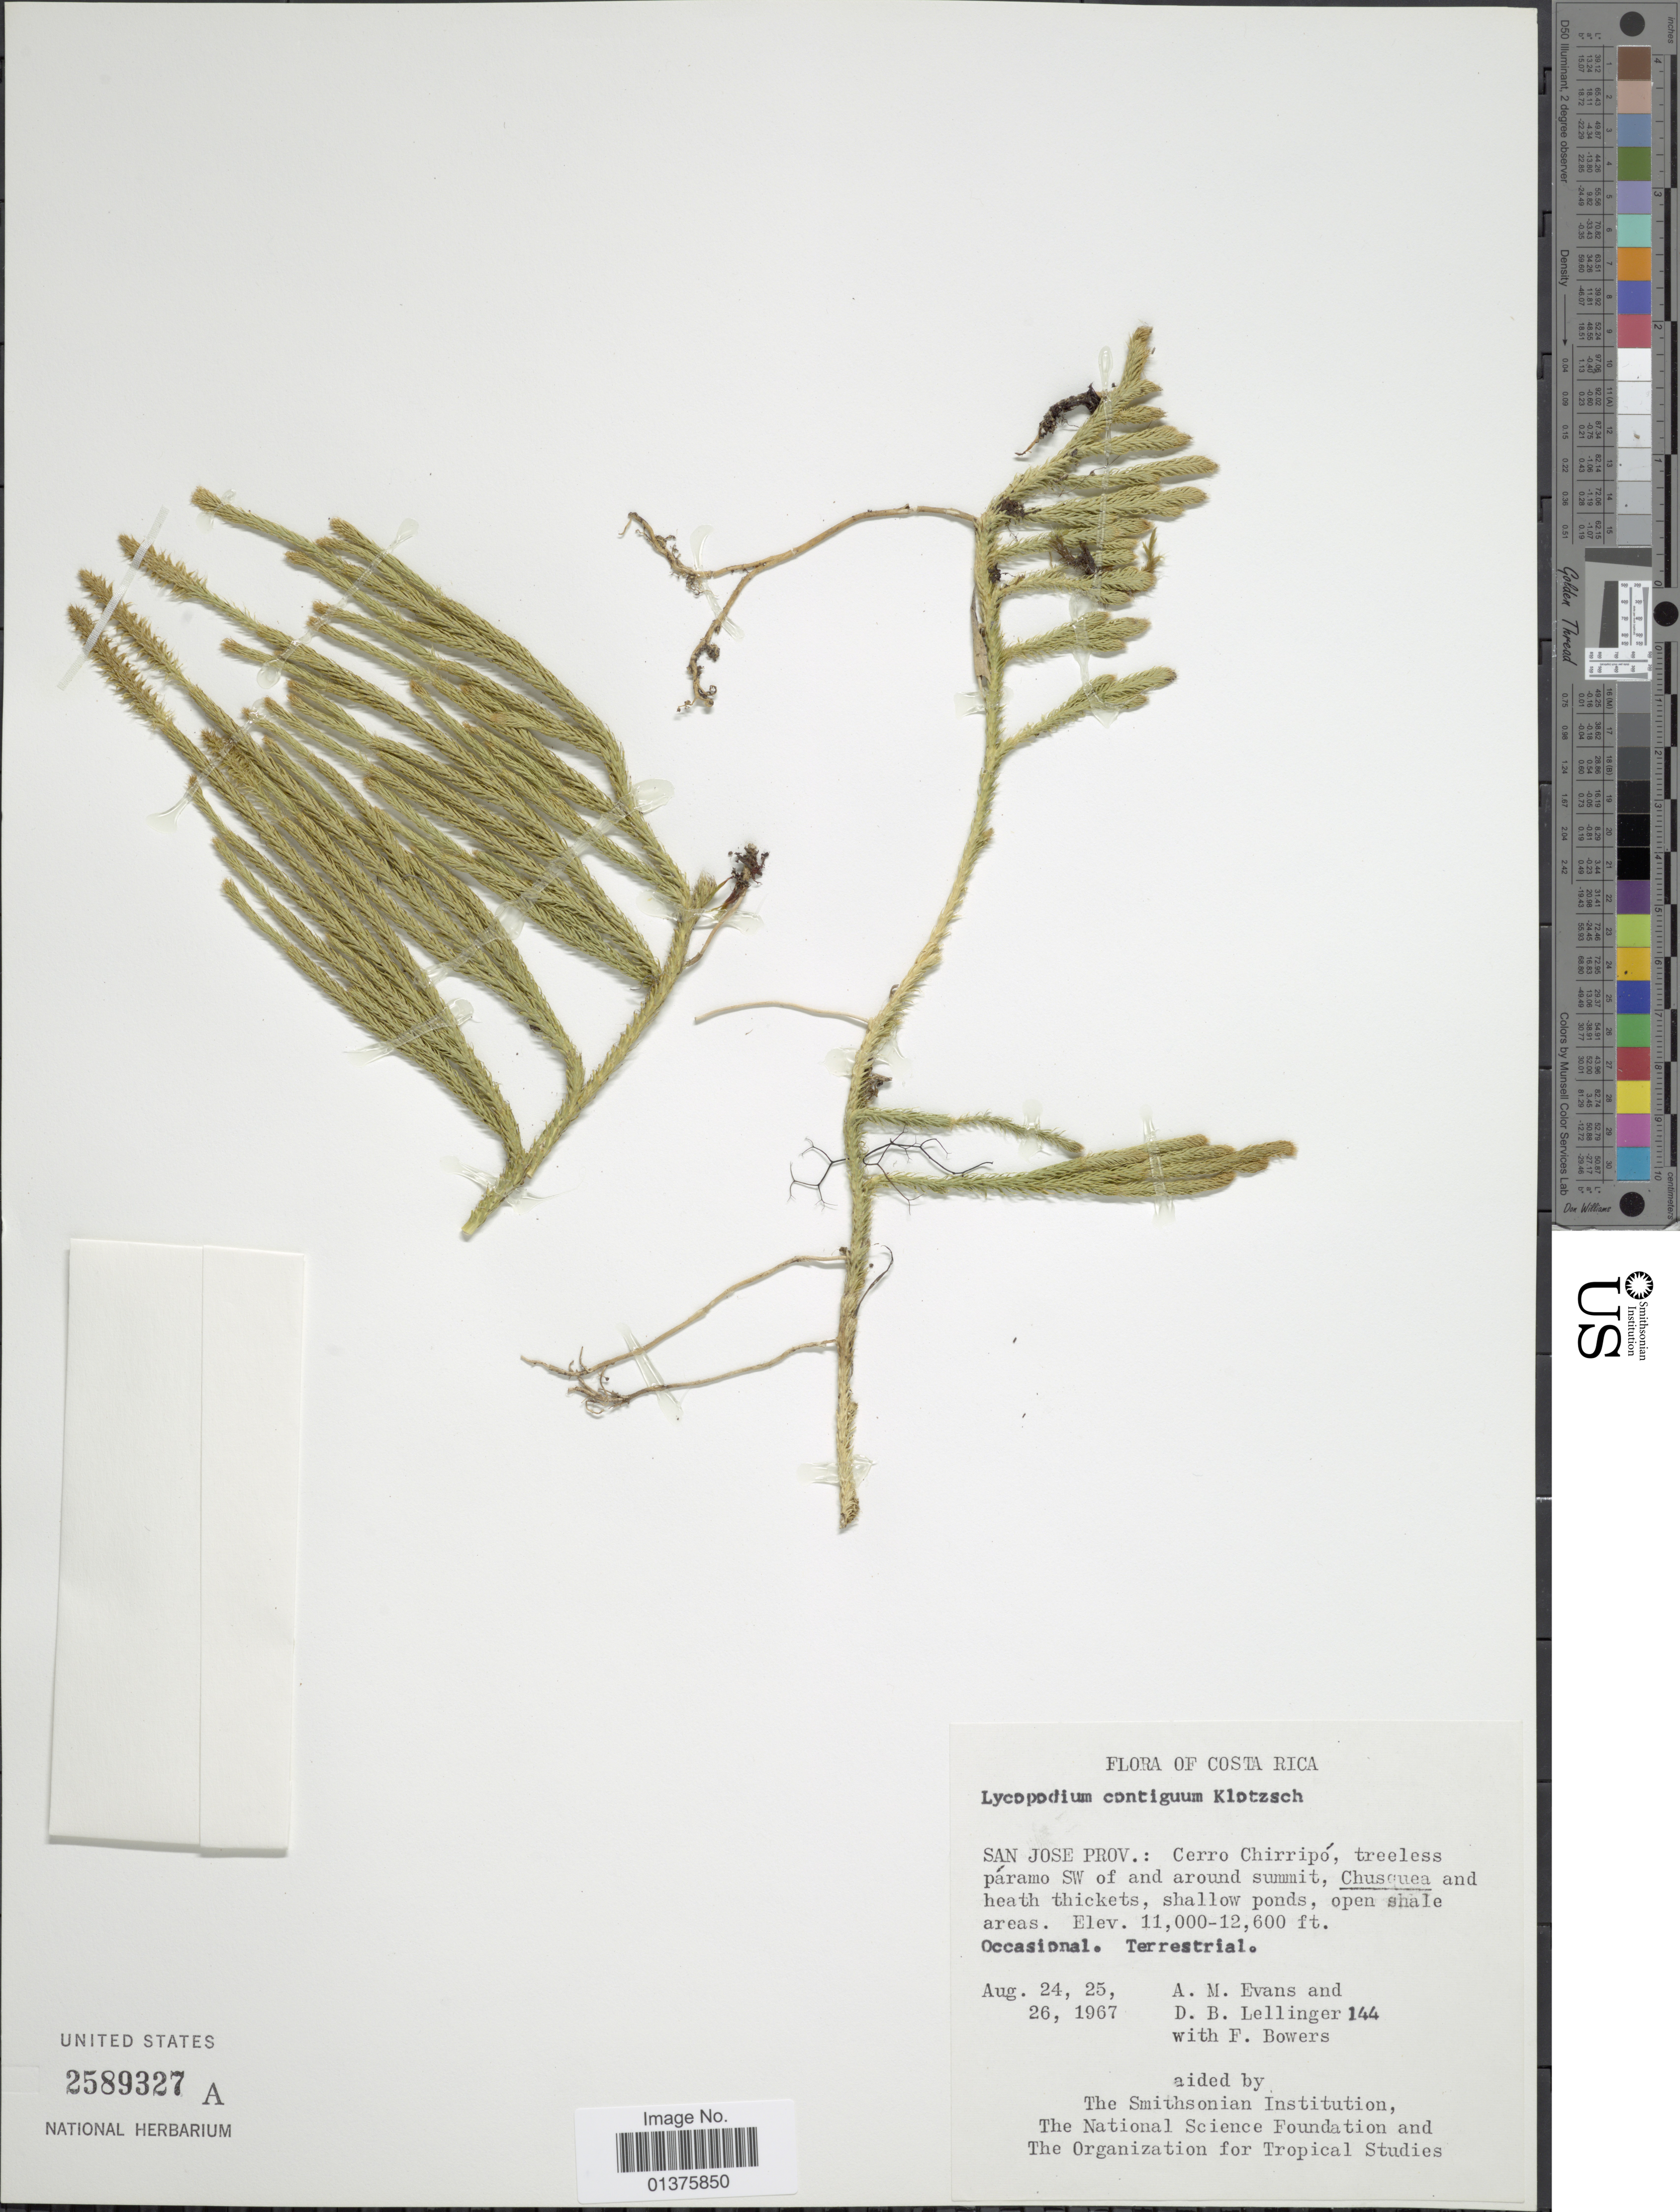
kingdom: Plantae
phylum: Tracheophyta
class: Lycopodiopsida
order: Lycopodiales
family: Lycopodiaceae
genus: Lycopodium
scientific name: Lycopodium clavatum subsp. contiguum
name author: (Klotzsch) B. Øllg.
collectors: A. M. Evans, D. B. Lellinger & F. Bowers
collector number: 144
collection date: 1967-08-24/1967-08-26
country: Costa Rica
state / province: San José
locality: Cerro Chirripó, treeless páramo SW of and around summit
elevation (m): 3353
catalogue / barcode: US 2583927A